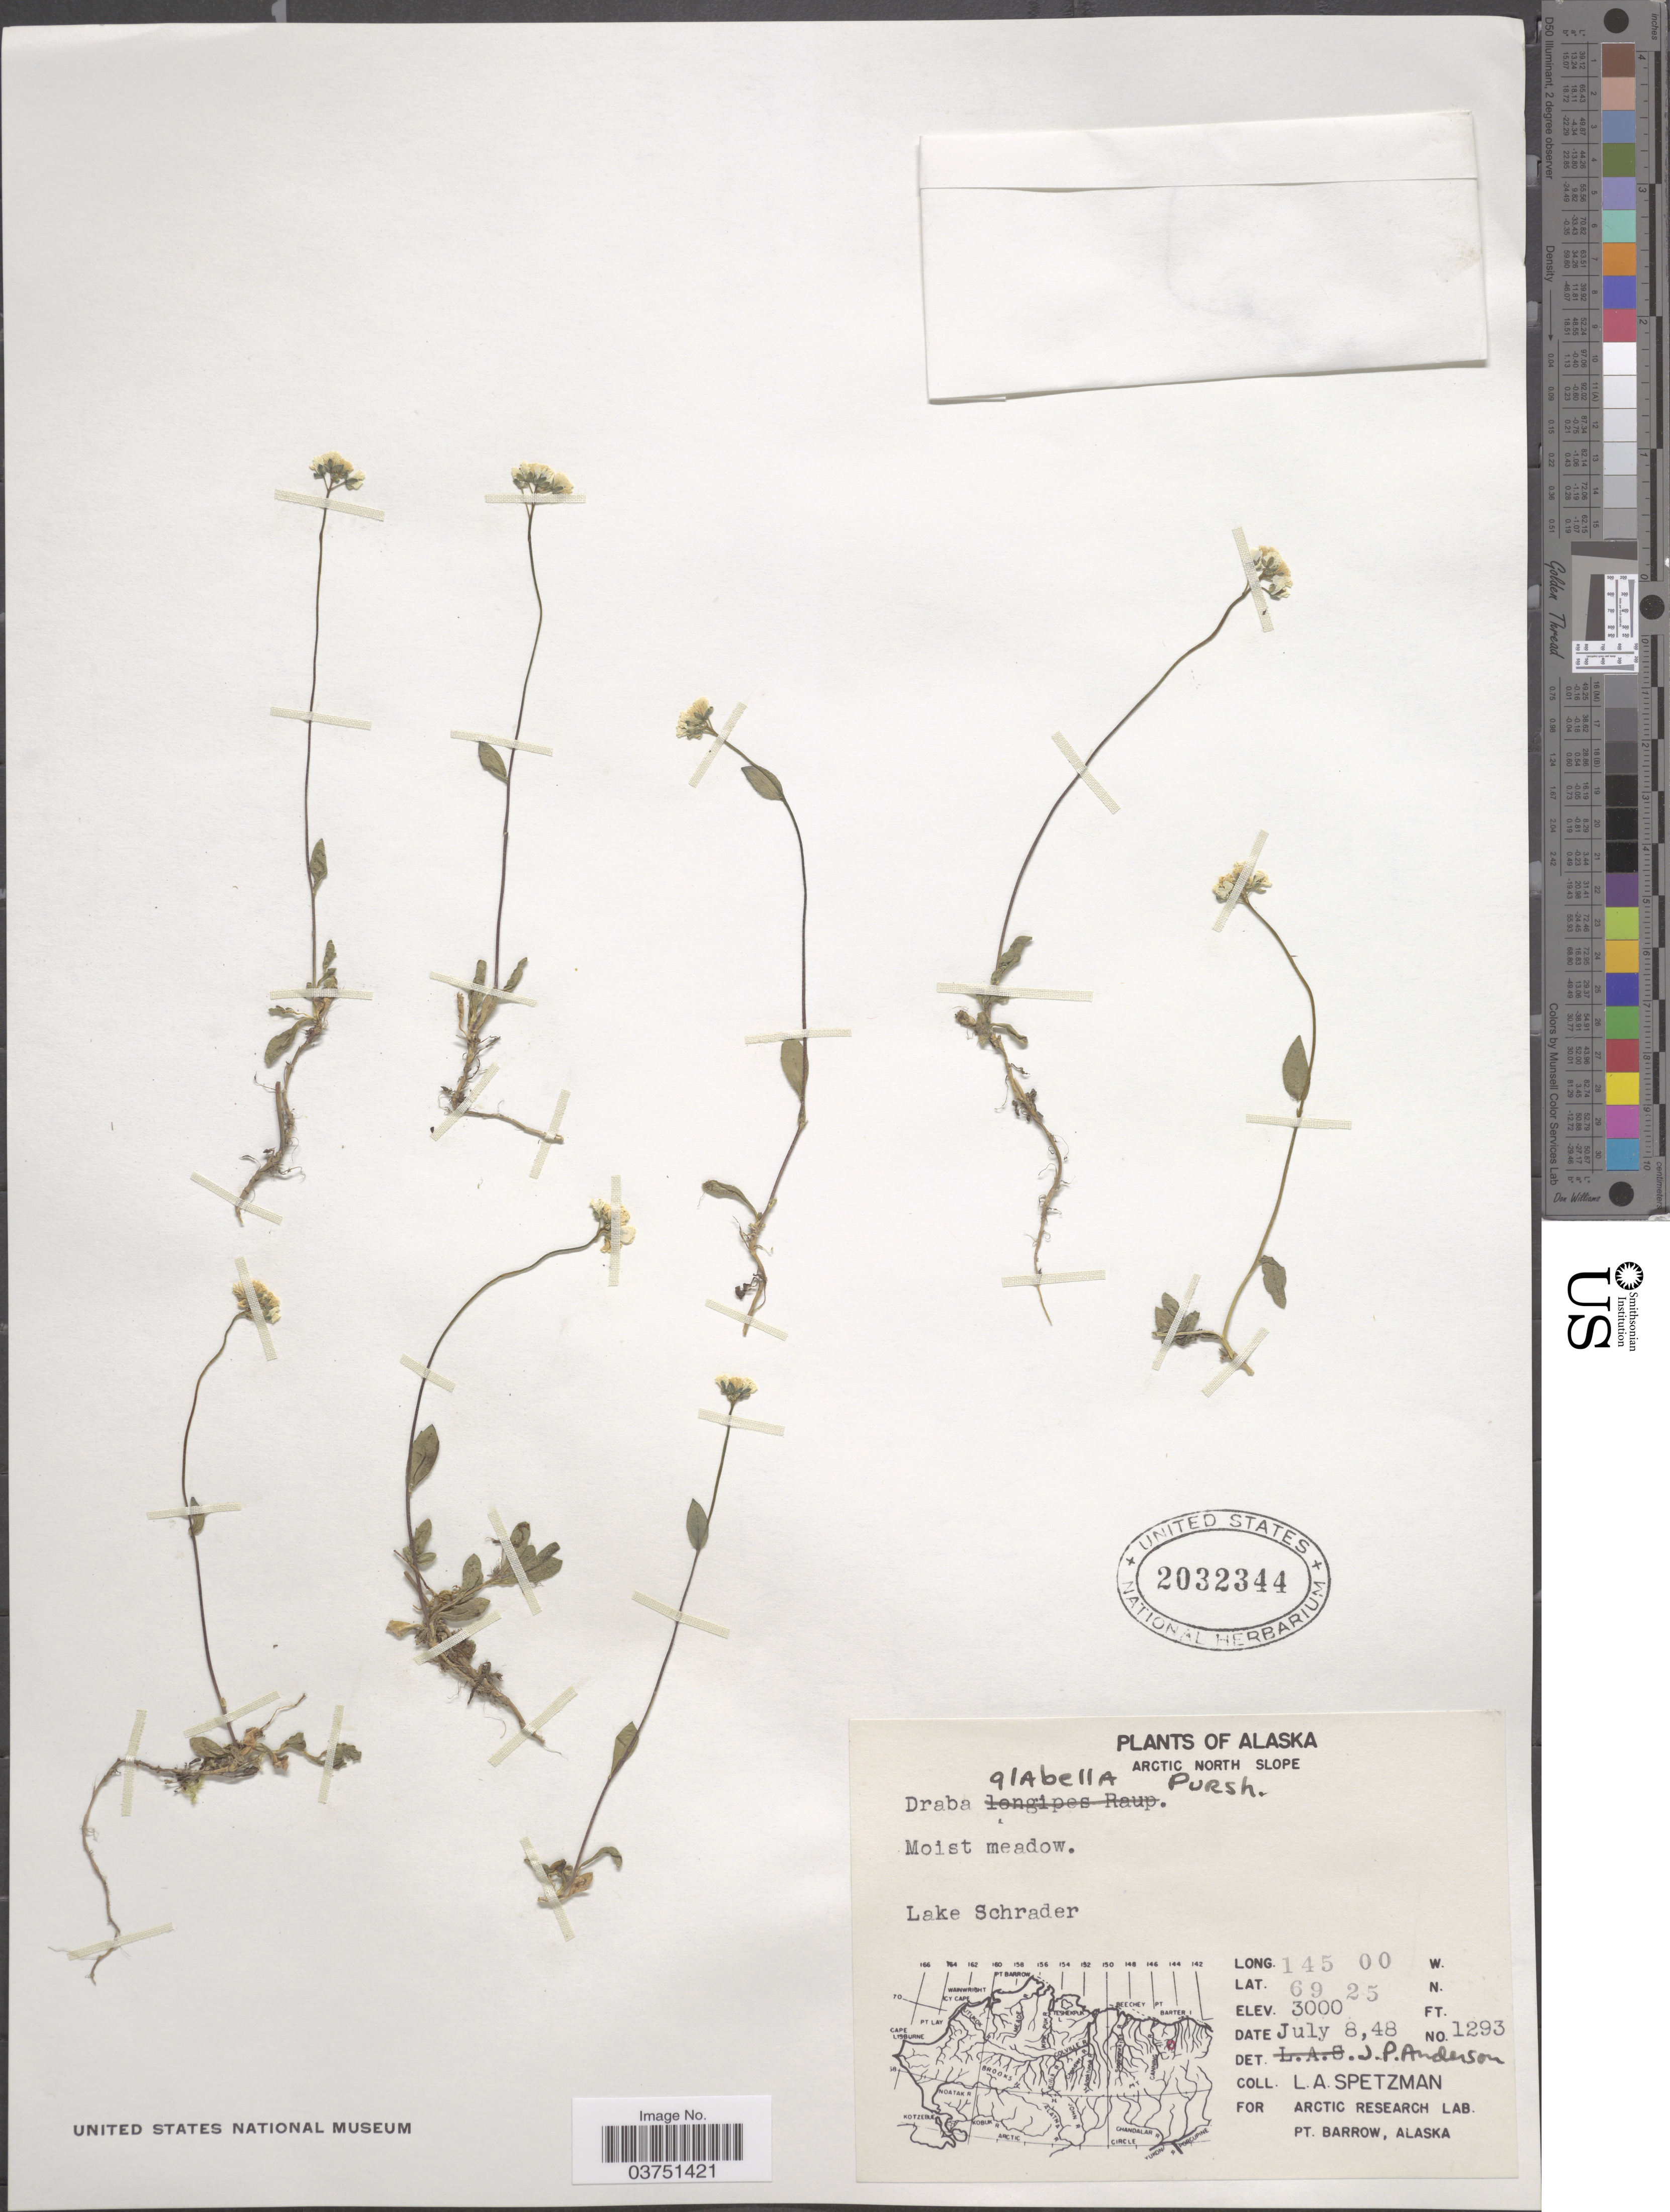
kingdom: Plantae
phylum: Tracheophyta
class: Magnoliopsida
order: Brassicales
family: Brassicaceae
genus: Draba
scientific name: Draba glabella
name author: Pursh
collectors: L. Spetzman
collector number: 1293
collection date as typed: Transcribed d/m/y: 8/7/48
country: United States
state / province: Alaska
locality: Arctic North Slope; Lake Schrader.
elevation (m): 914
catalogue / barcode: US 2032344